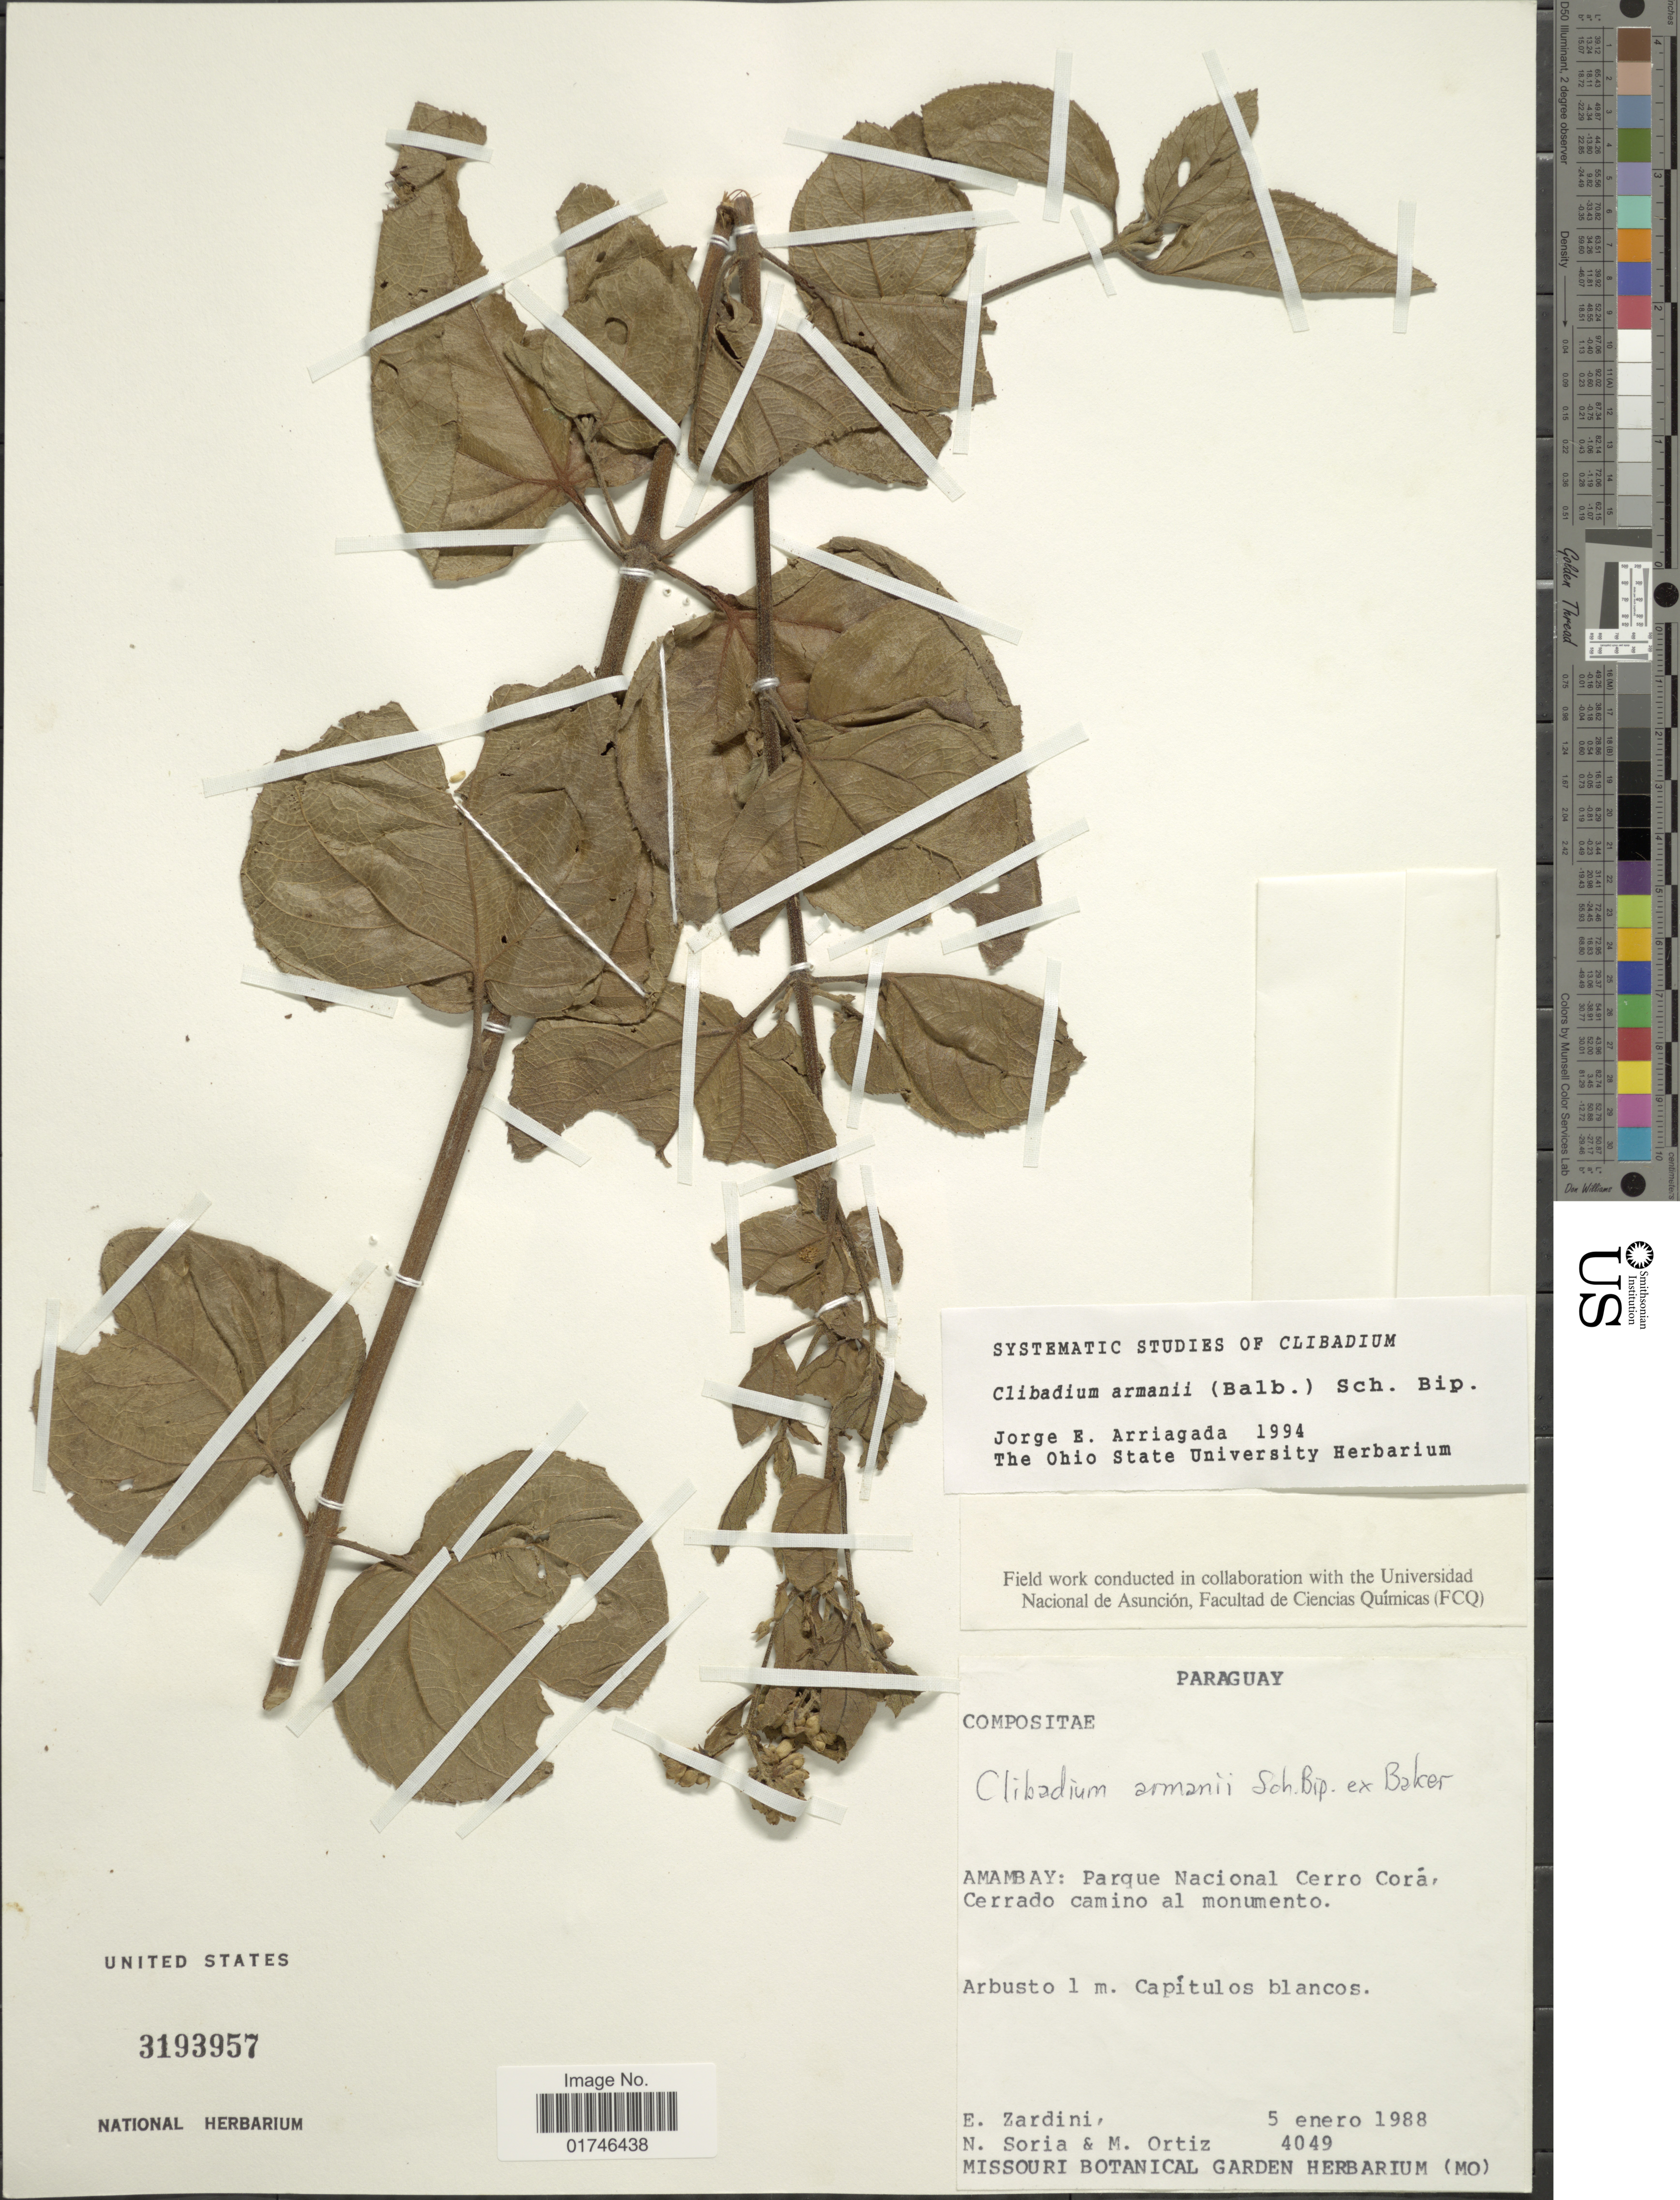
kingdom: Plantae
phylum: Tracheophyta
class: Magnoliopsida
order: Asterales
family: Asteraceae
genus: Clibadium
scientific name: Clibadium armanii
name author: (Balb.) Sch. Bip. & O.E. Schulz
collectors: E. M. Zardini, N. Soria & M. Ortíz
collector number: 40949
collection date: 1988-01-05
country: Paraguay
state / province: Amambay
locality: Amambay: Parque Nacional Cerro cora , Cerrado camino al Monumento.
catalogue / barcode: US 3193957